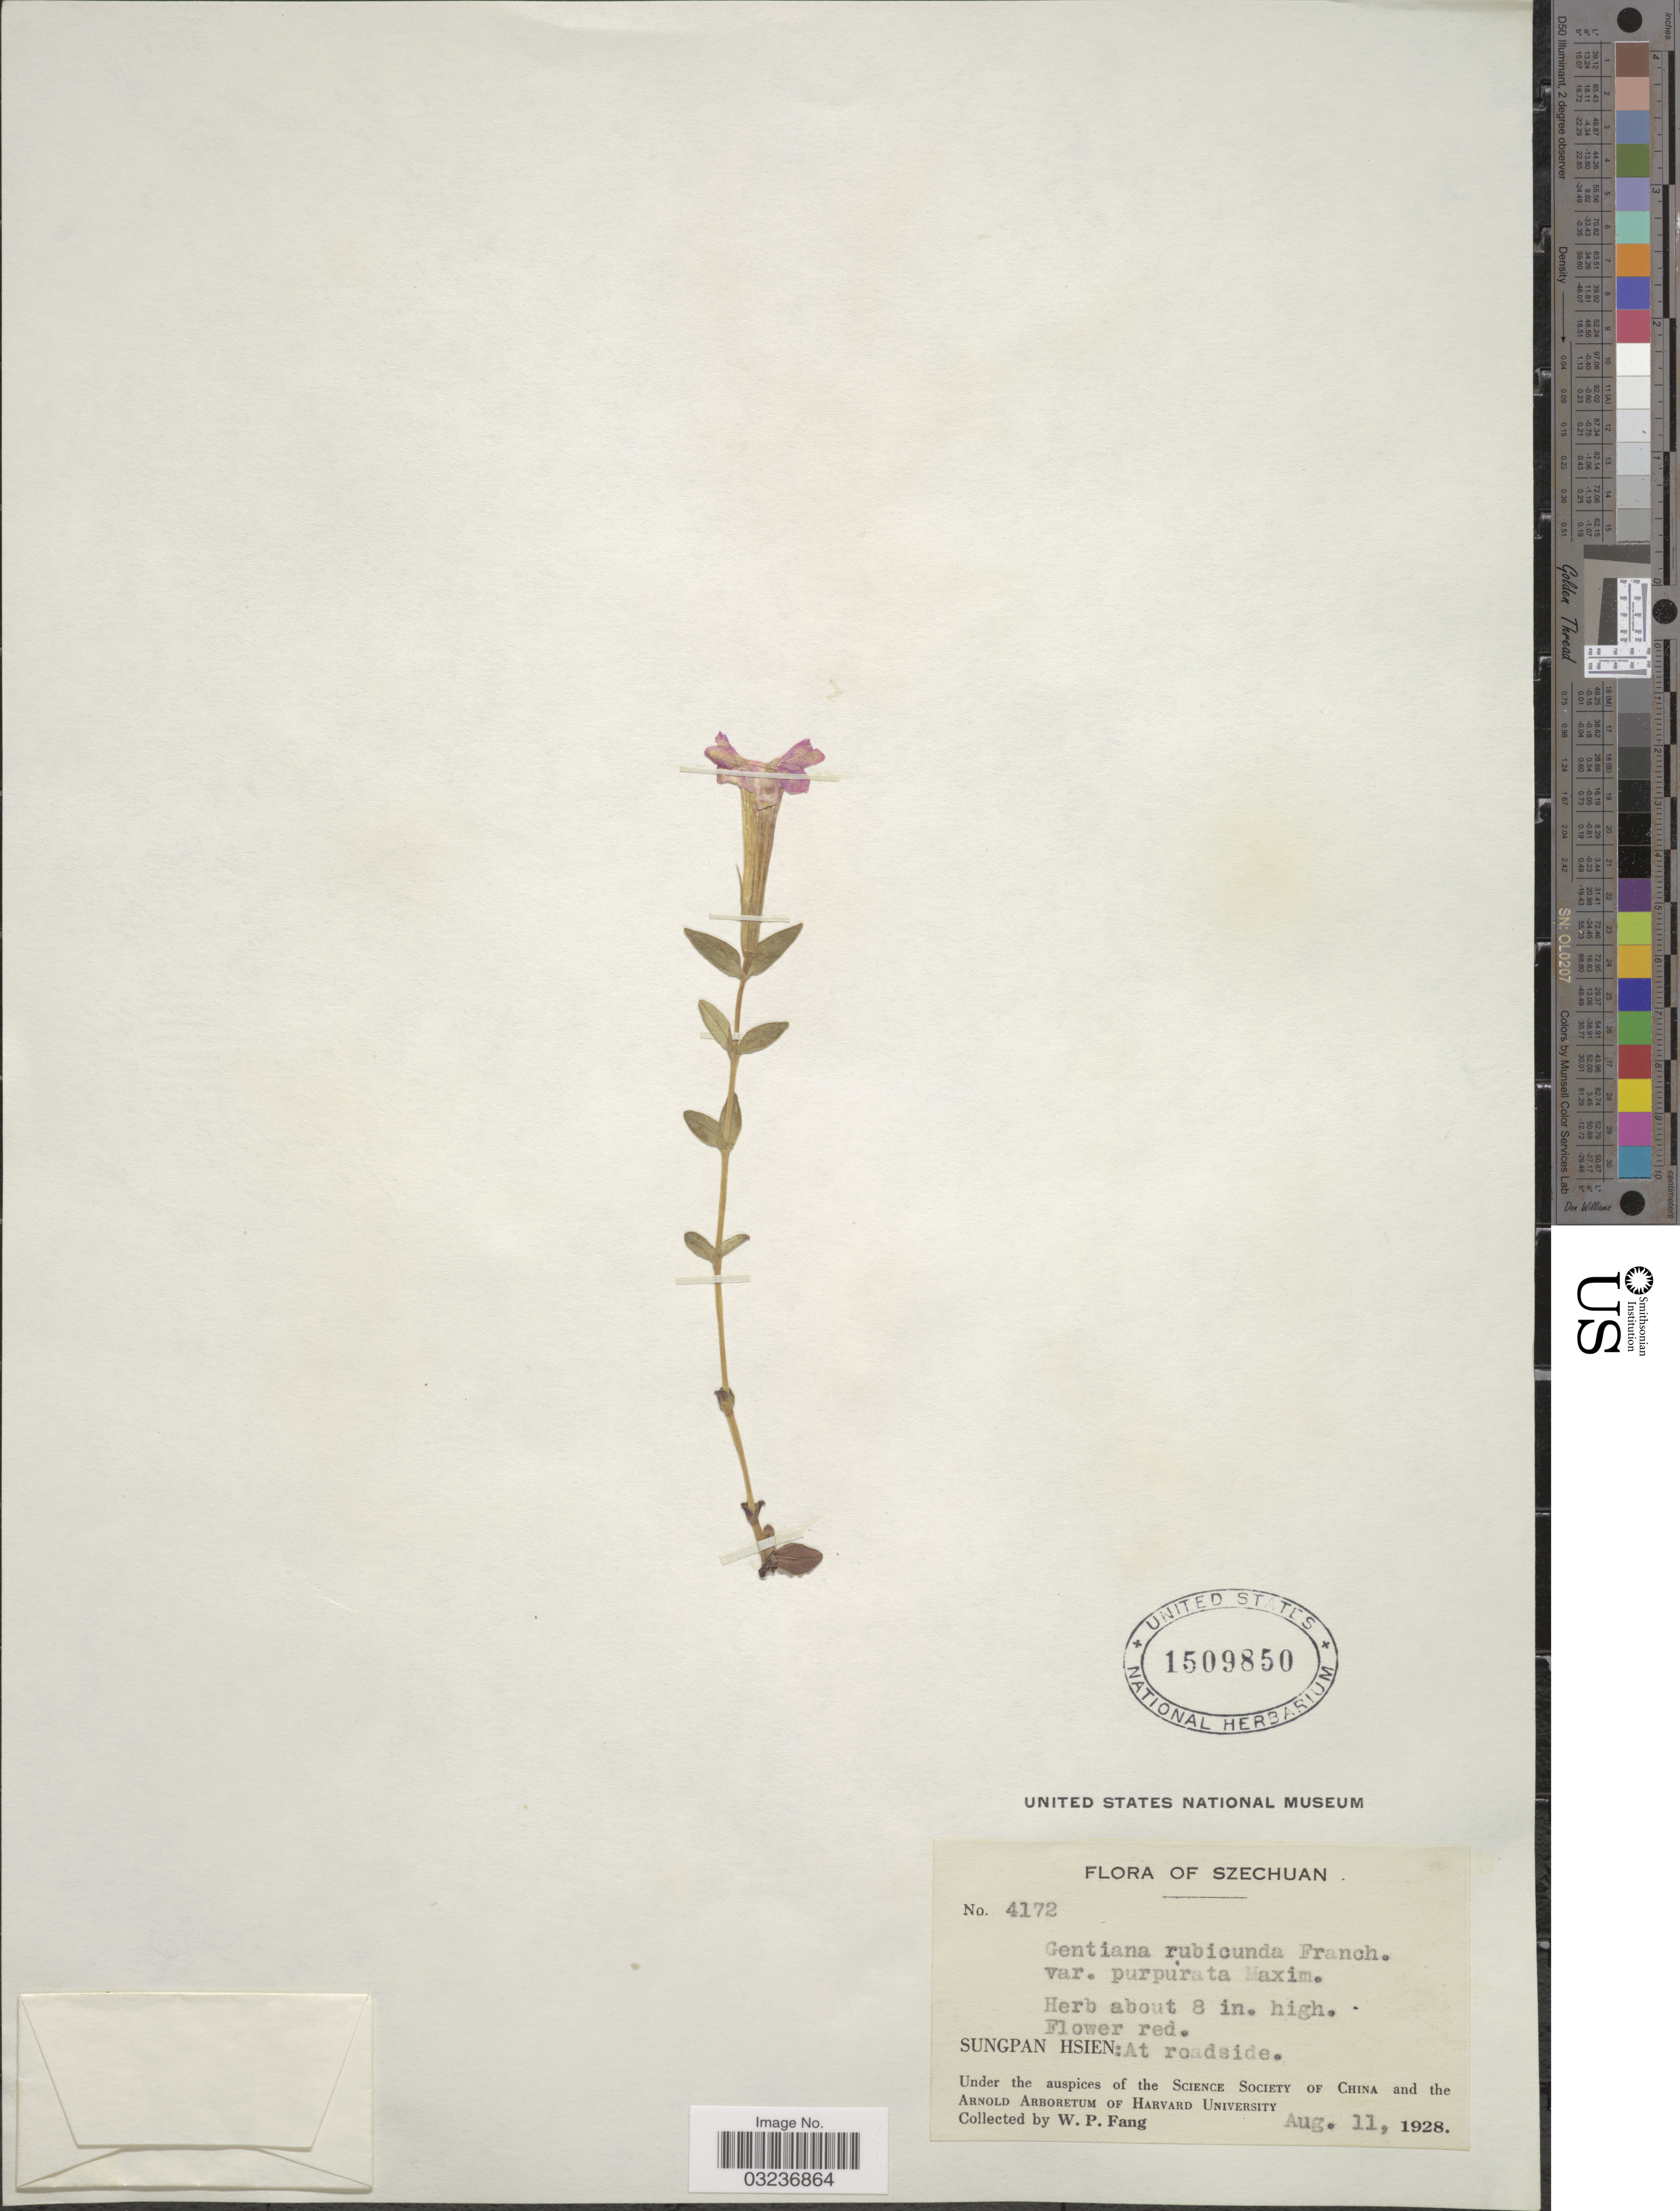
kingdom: Plantae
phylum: Tracheophyta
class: Magnoliopsida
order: Gentianales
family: Gentianaceae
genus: Gentiana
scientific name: Gentiana rubicunda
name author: Franch.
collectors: W. P. Fang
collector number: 4172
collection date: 1928-08-11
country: China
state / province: Sichuan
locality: Szechuan, Sungpan Hsien: At roadside.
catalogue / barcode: US 159850